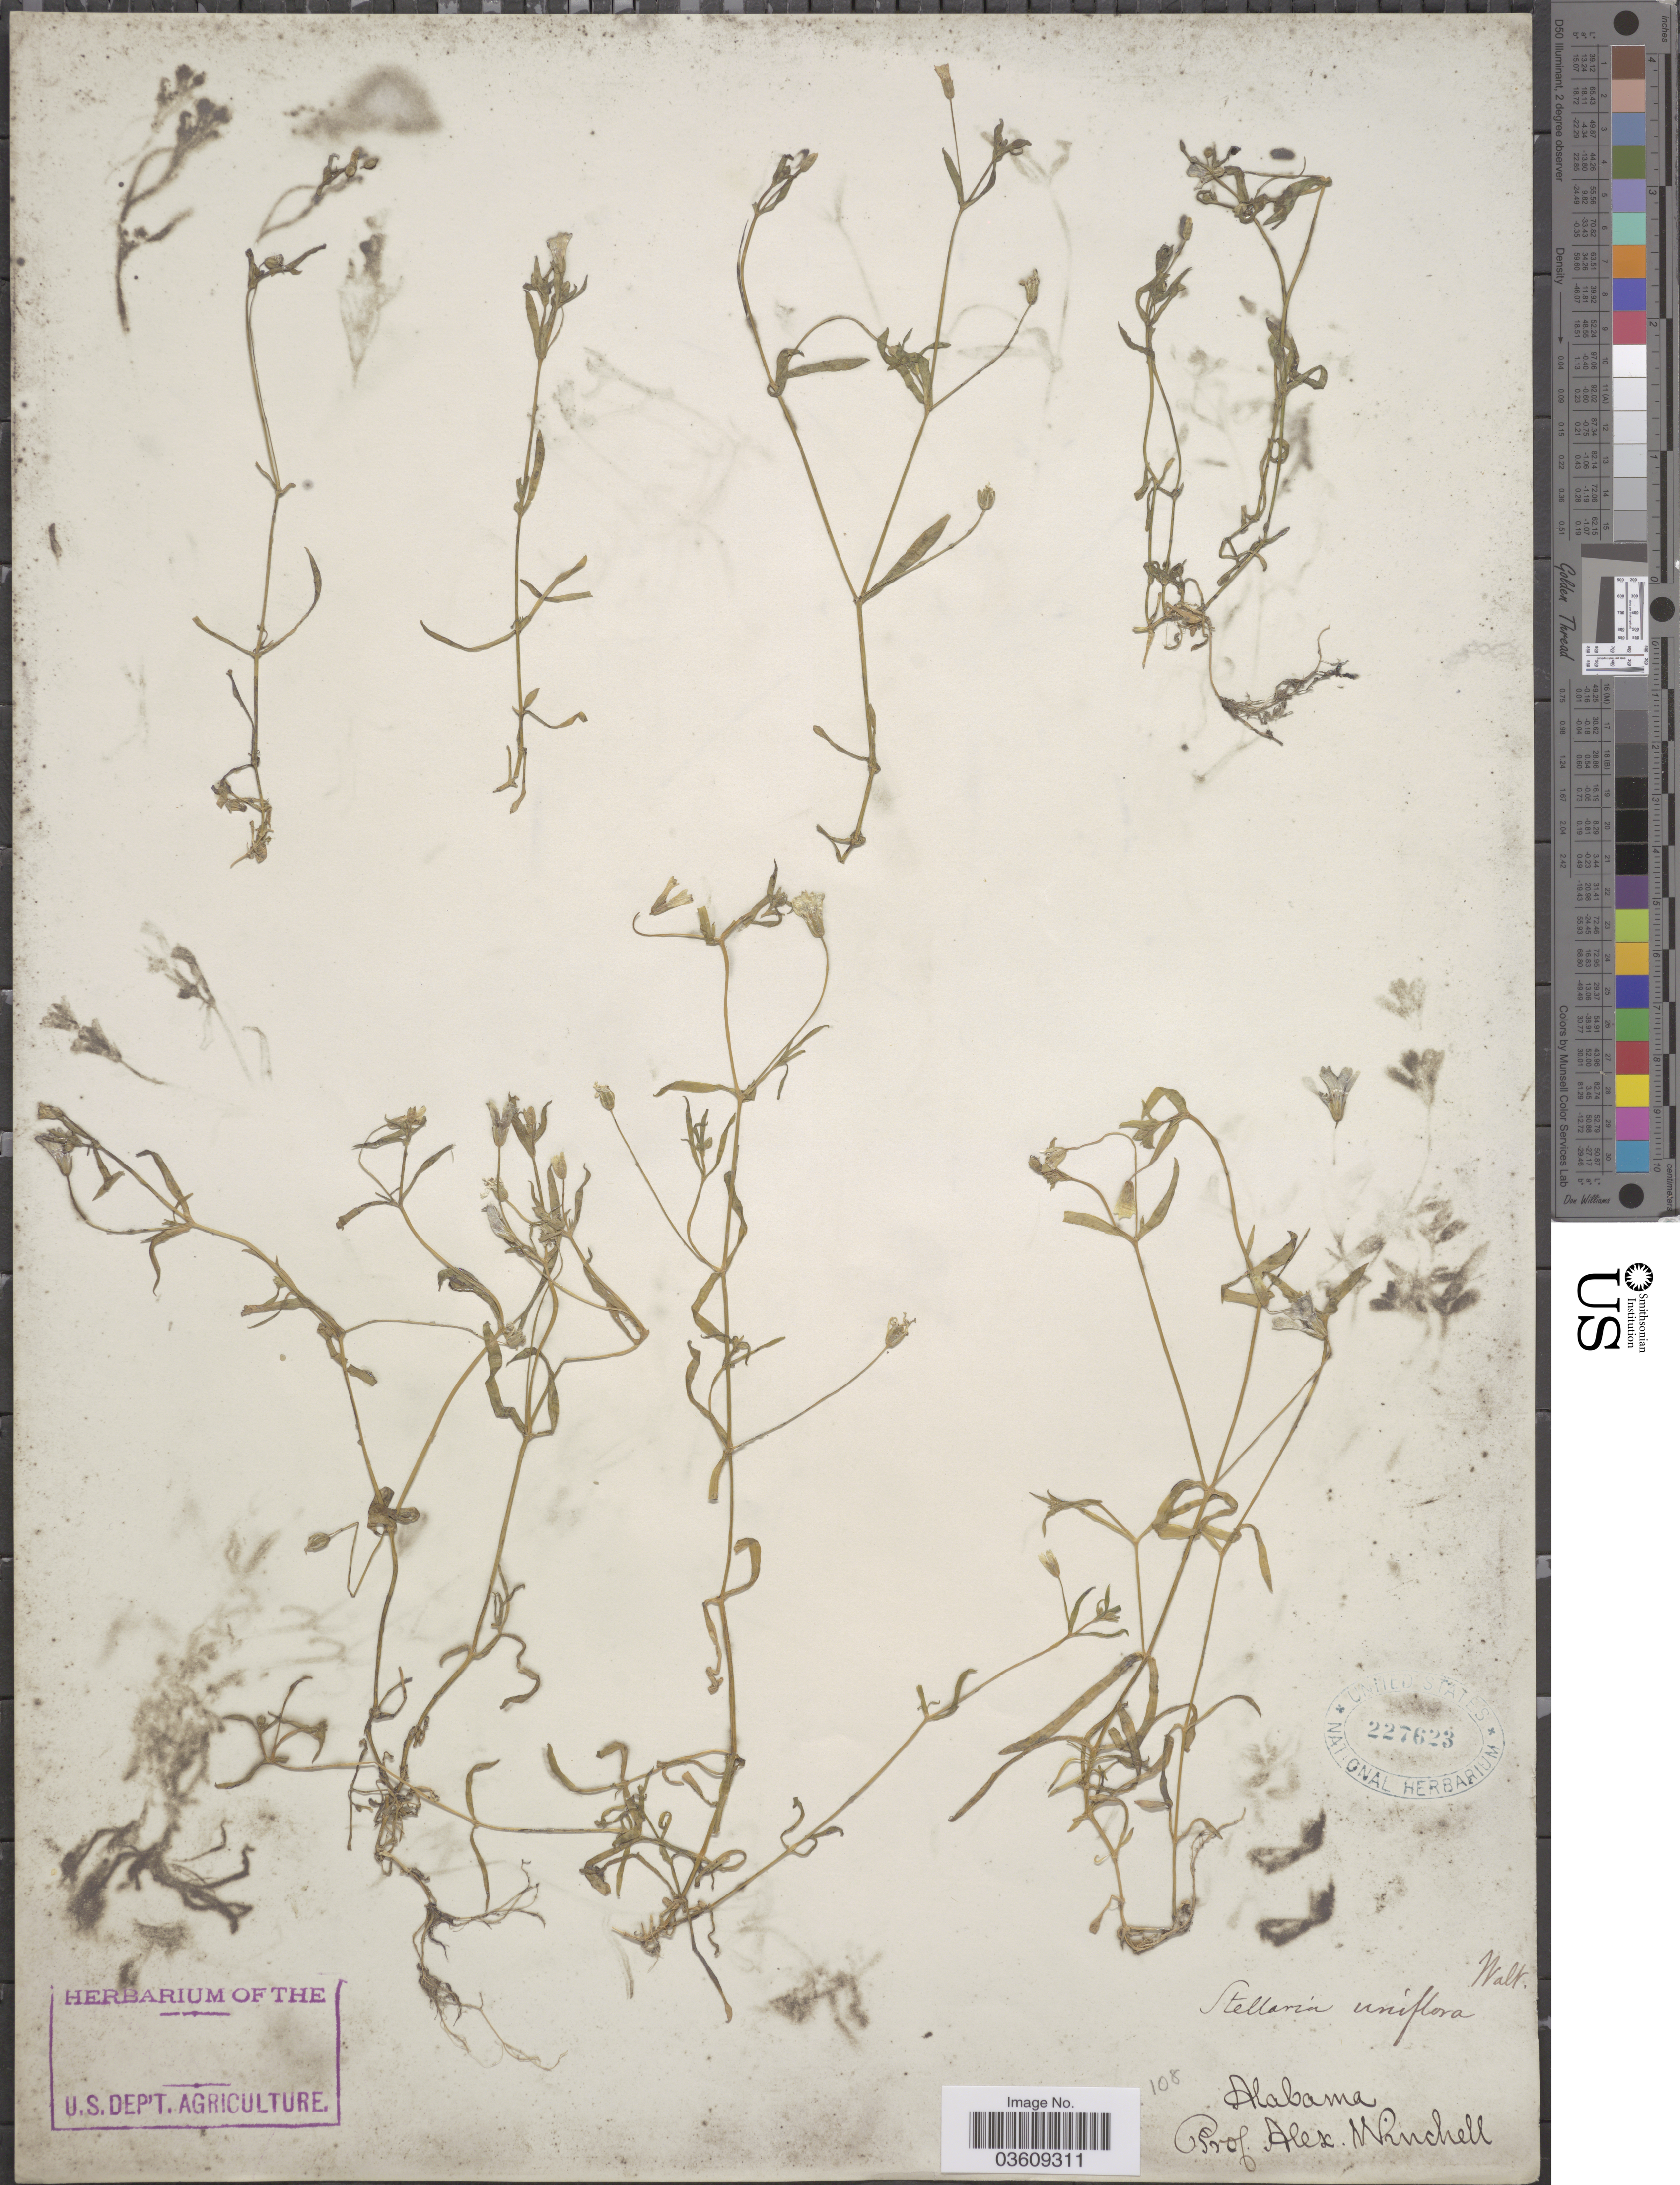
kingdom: Plantae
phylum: Tracheophyta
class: Magnoliopsida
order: Caryophyllales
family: Caryophyllaceae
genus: Stellaria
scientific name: Stellaria uniflora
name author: Walter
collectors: A. Winchell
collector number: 108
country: United States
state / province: Alabama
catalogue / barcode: US 227623